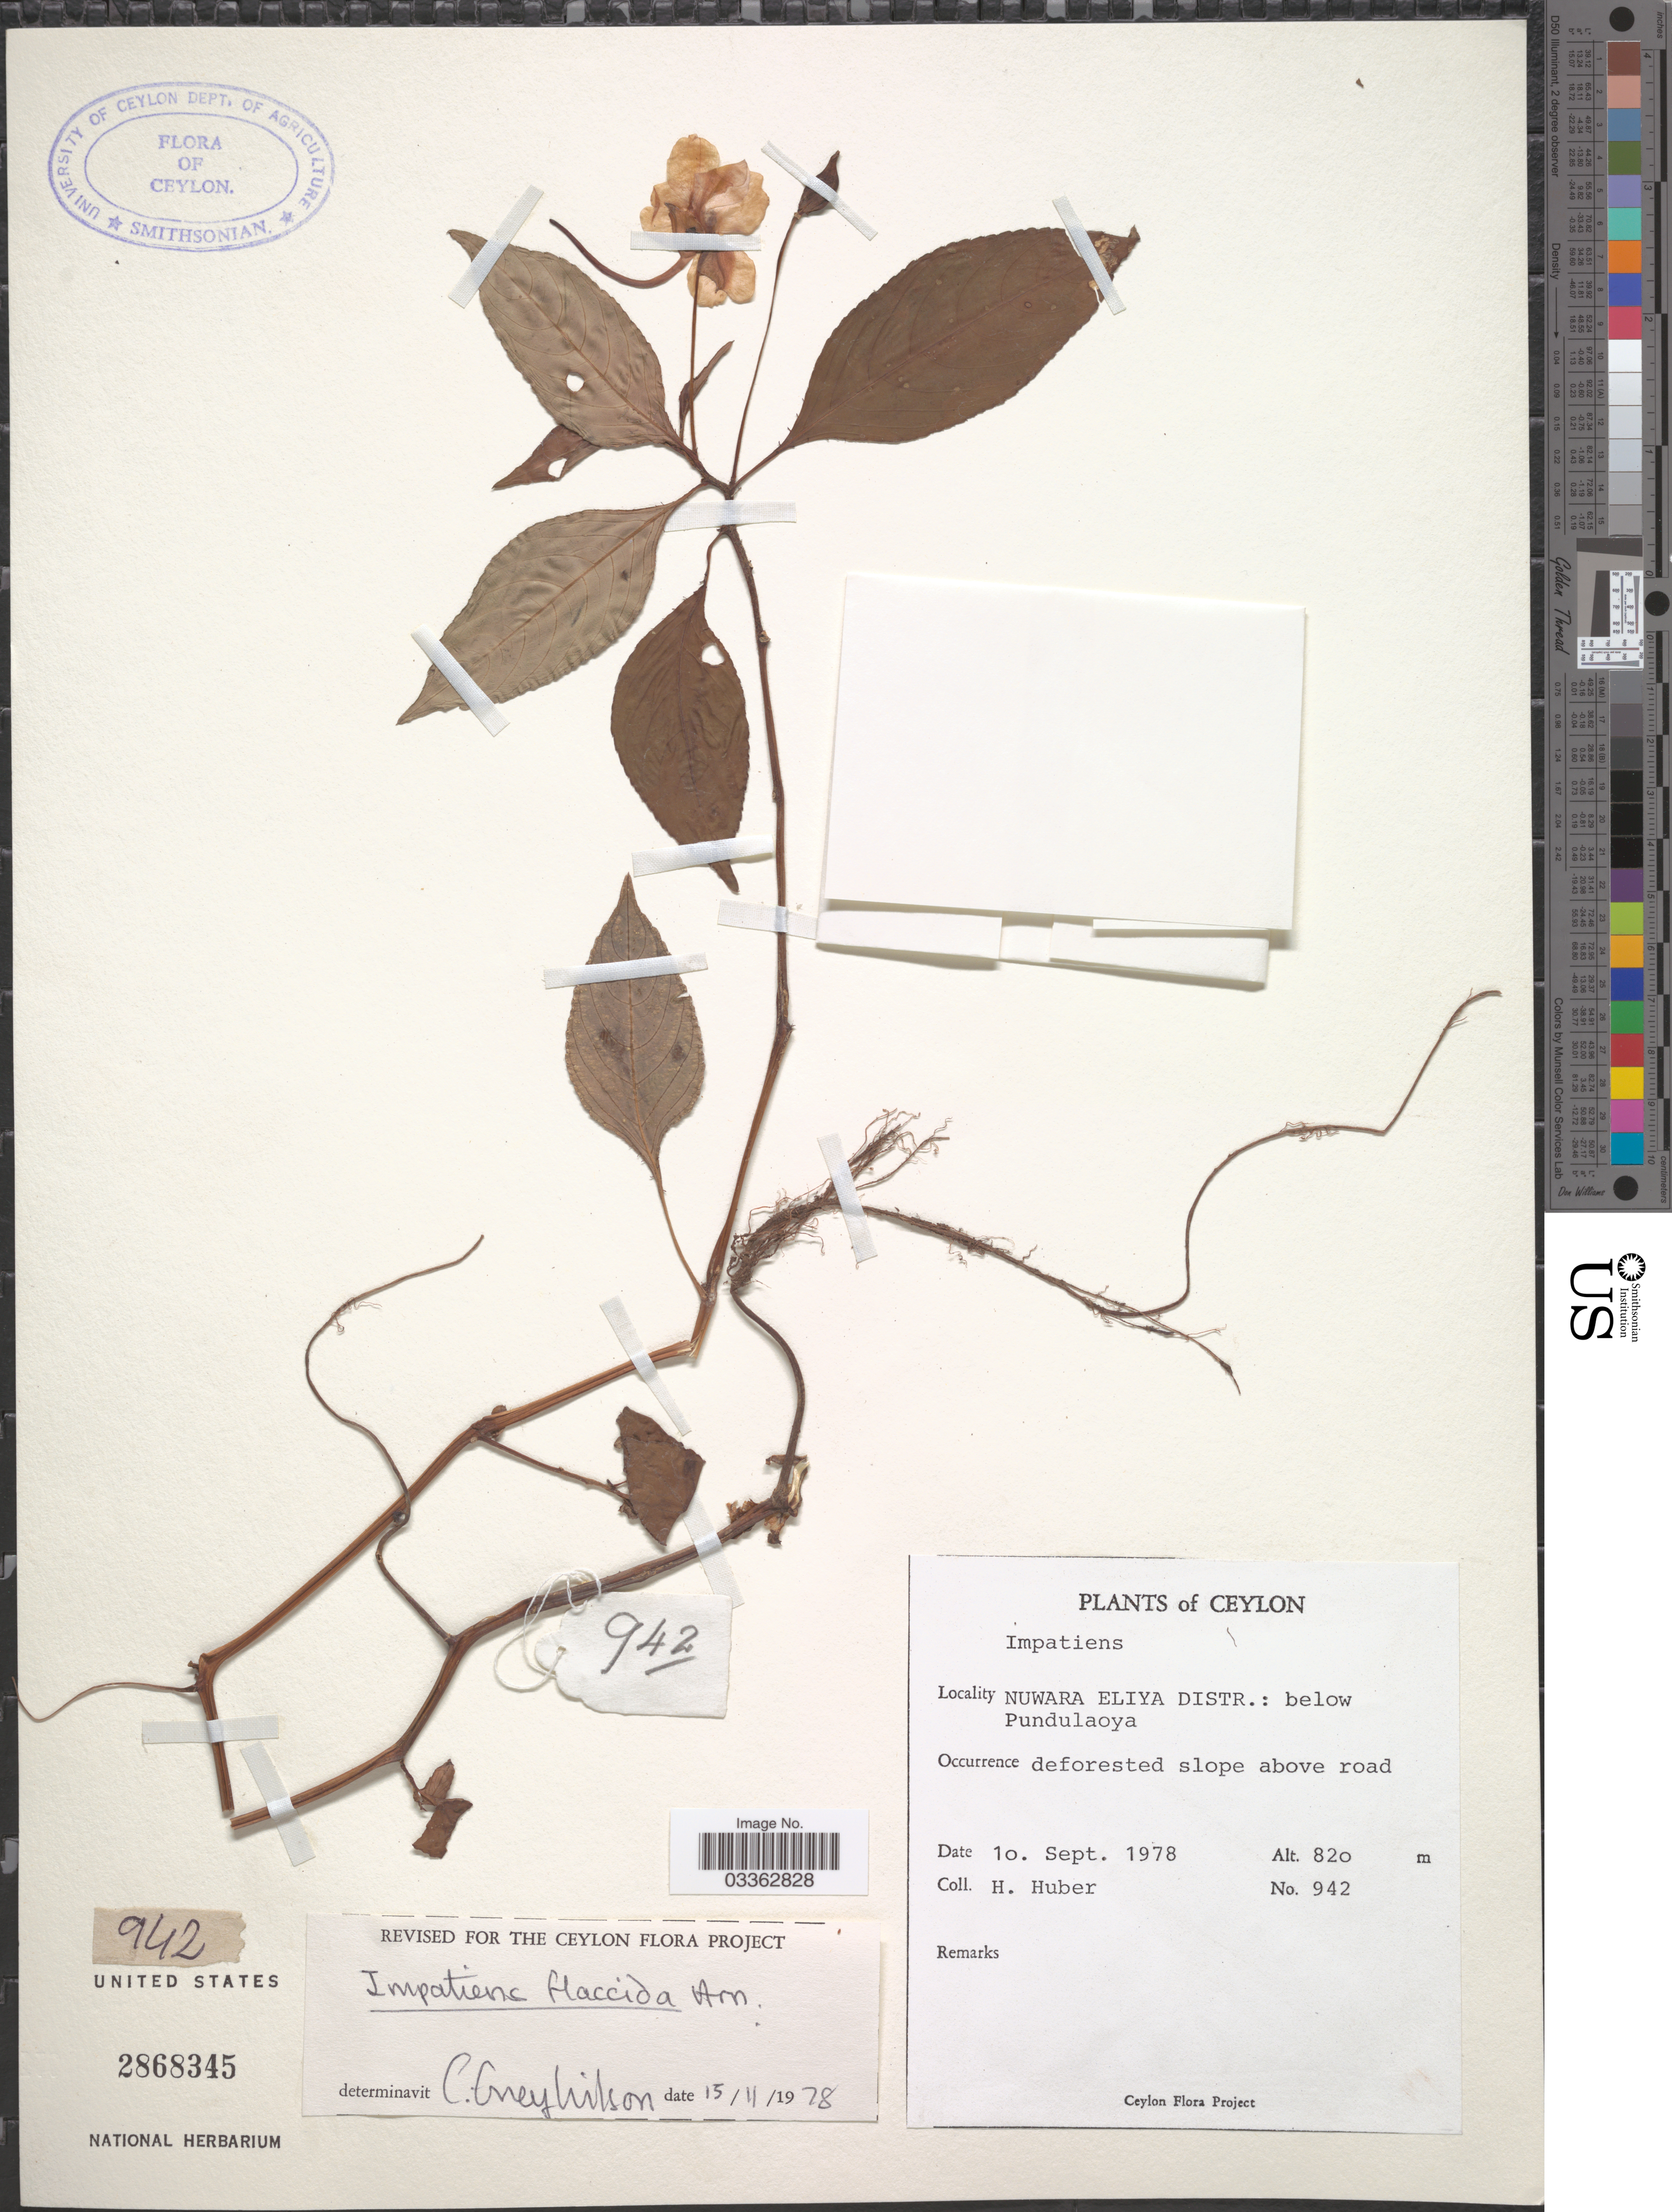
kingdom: Plantae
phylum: Tracheophyta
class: Magnoliopsida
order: Ericales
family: Balsaminaceae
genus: Impatiens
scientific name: Impatiens flaccida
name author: Arn.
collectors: H. Huber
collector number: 942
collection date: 1978-09-10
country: Sri Lanka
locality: Ceylon. Nuwara Eliya Distr.: below Pundulaoya.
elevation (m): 820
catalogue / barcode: US 2868345